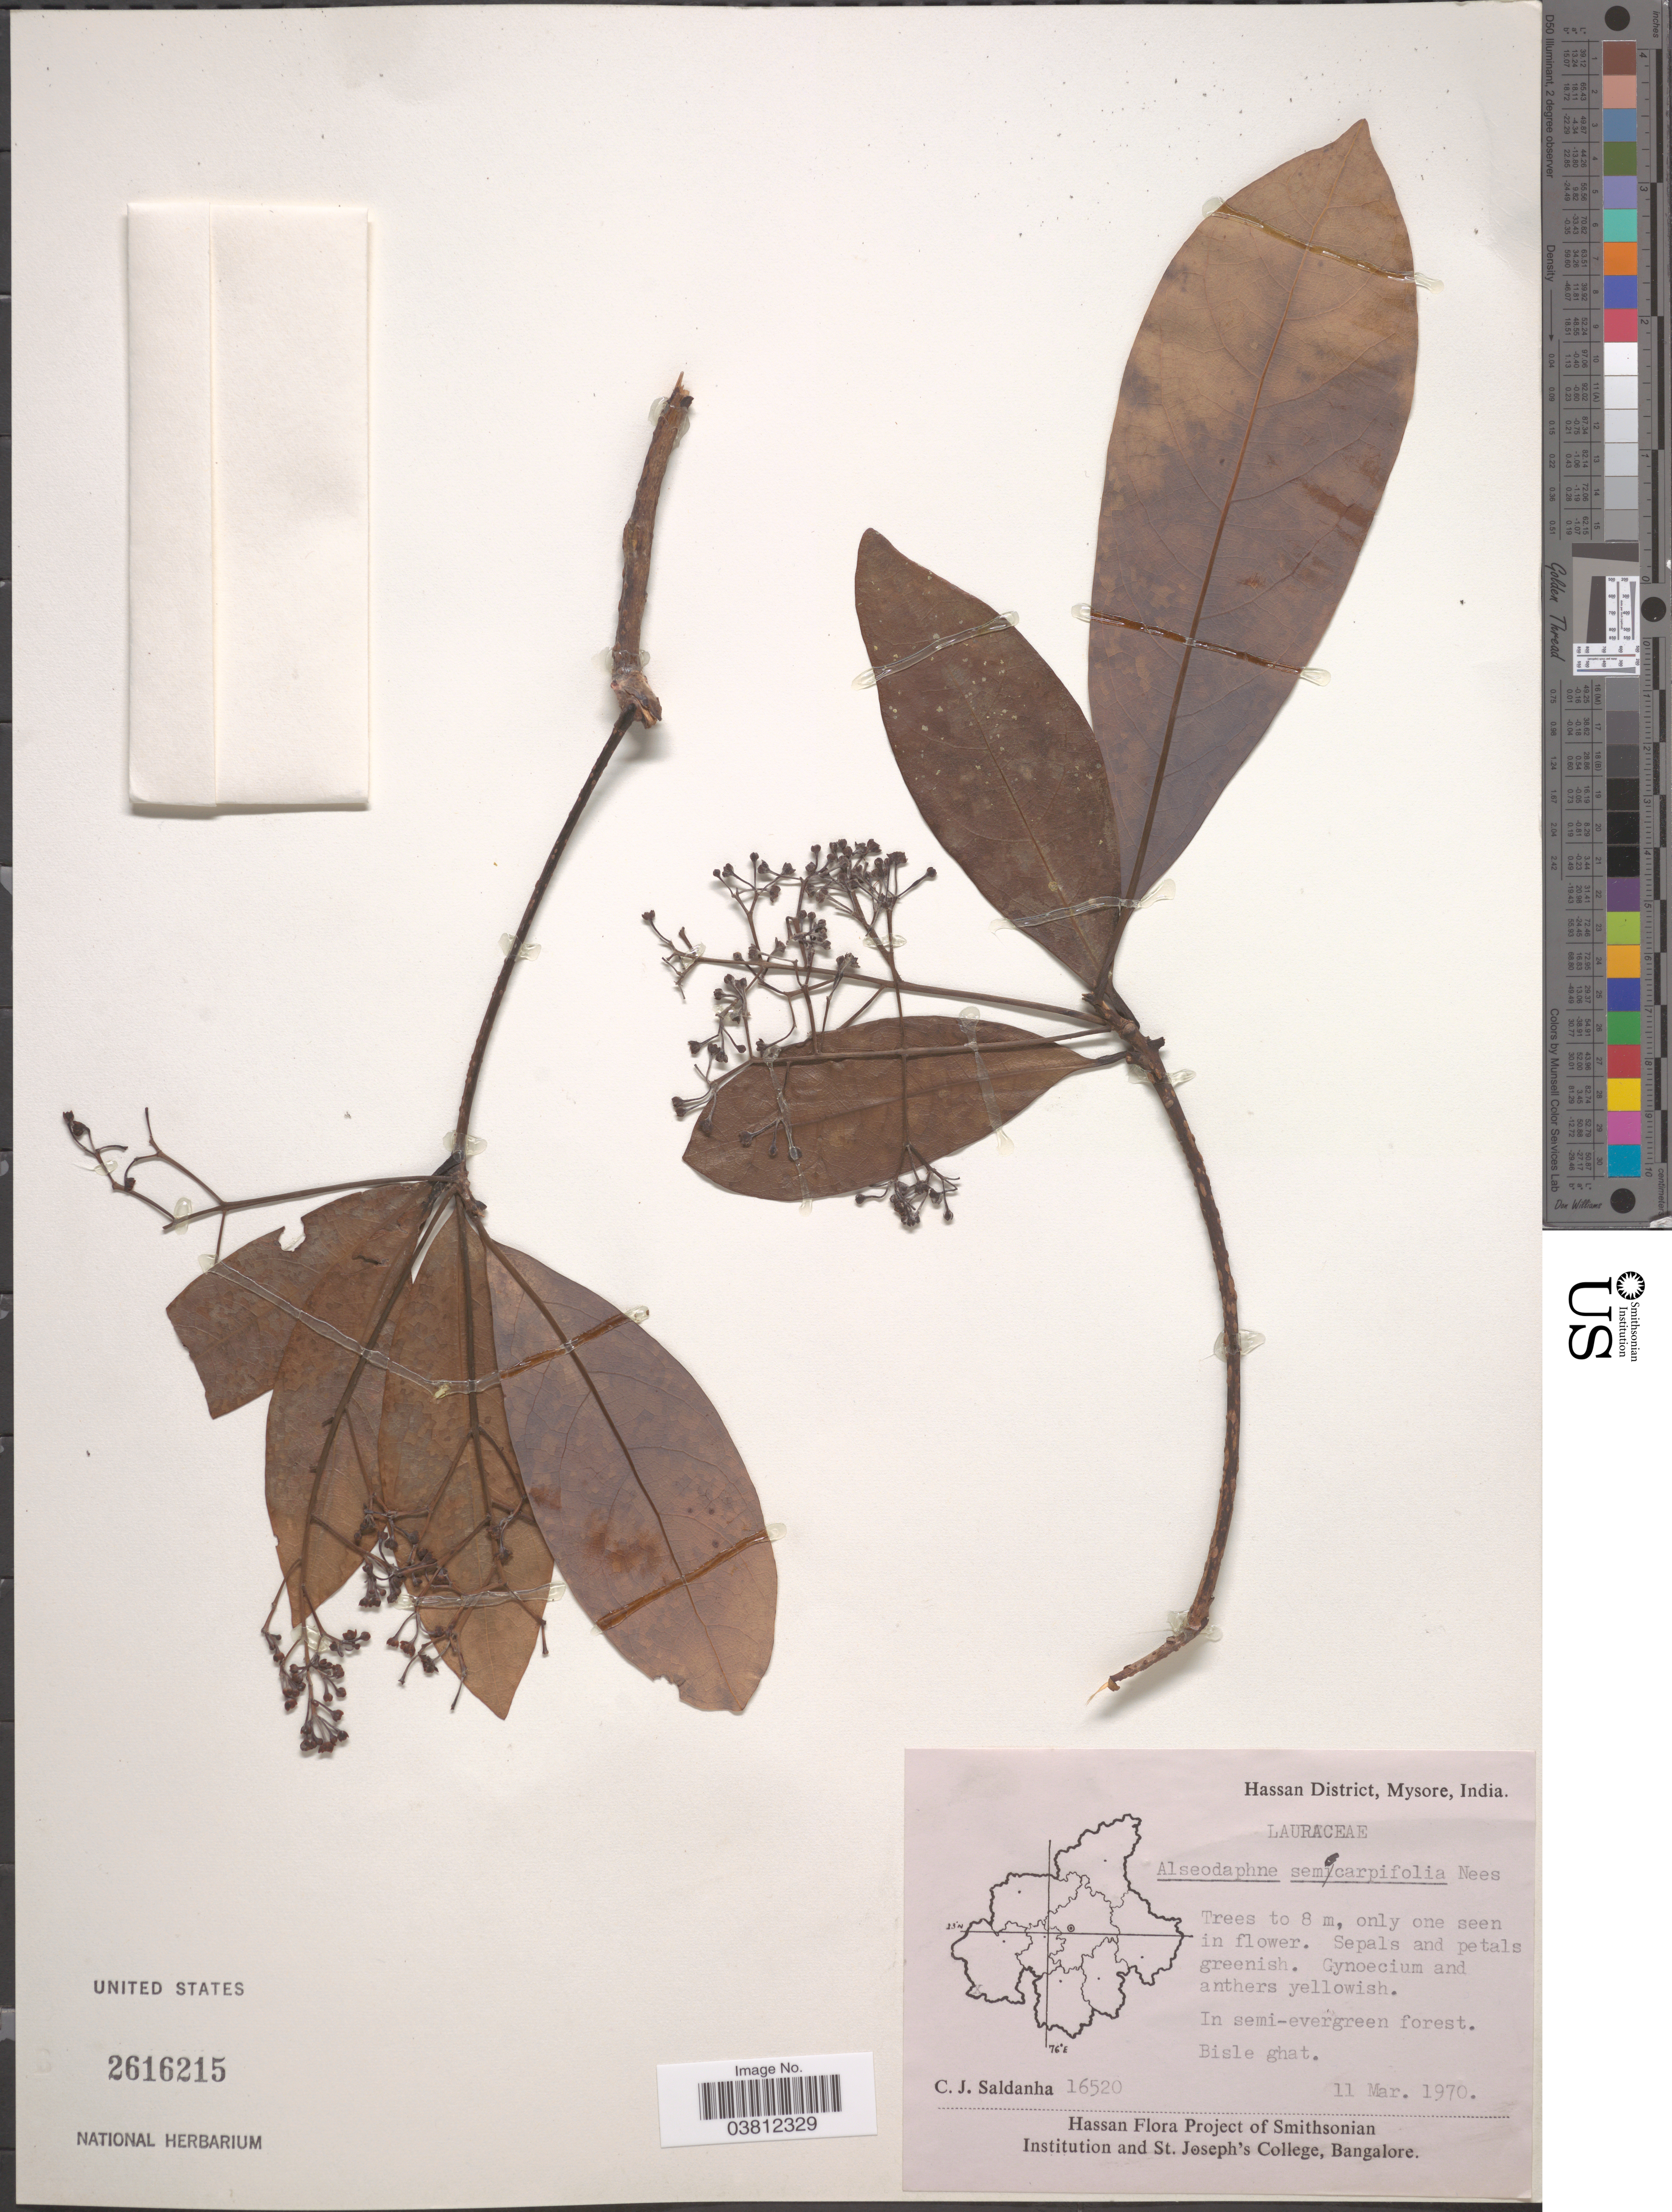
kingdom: Plantae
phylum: Tracheophyta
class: Magnoliopsida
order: Laurales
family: Lauraceae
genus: Alseodaphne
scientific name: Alseodaphne semecarpifolia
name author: Nees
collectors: C. J. Saldanha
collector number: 16520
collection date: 1970-03-11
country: India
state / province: Karnataka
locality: Hassan District, Mysore. Bisle ghat.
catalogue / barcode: US 2616215